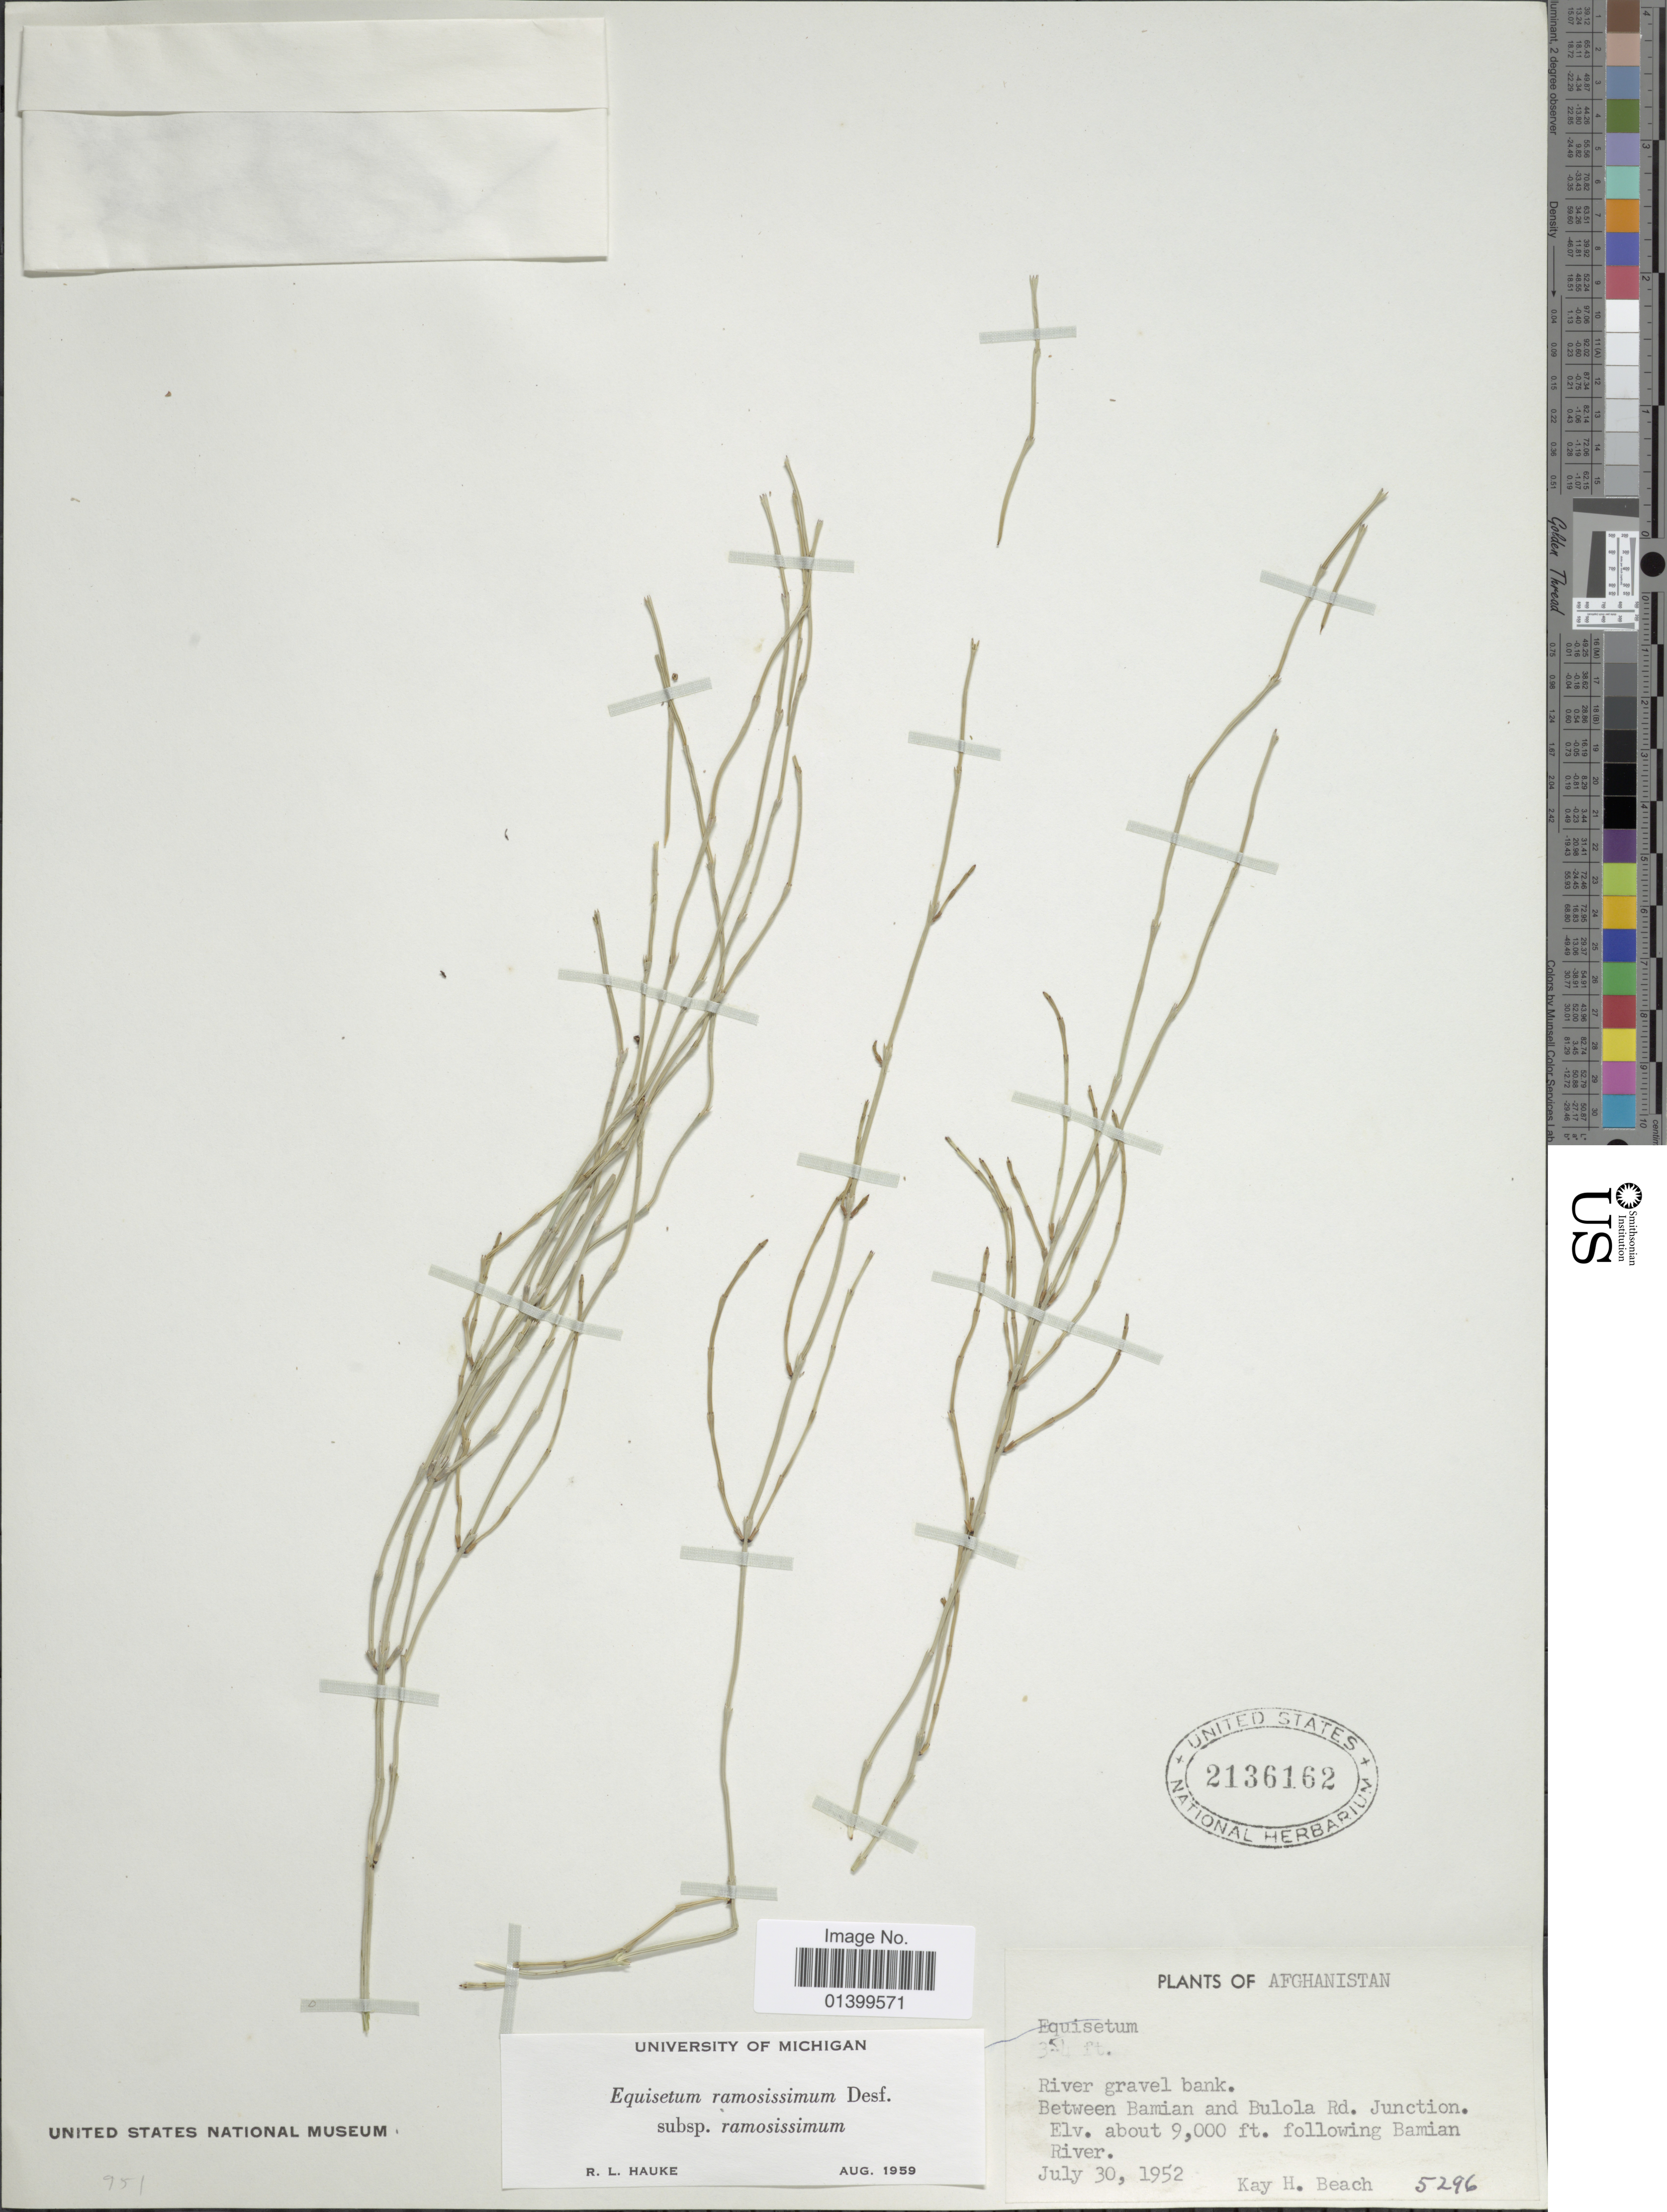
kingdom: Plantae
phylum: Tracheophyta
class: Polypodiopsida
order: Equisetales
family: Equisetaceae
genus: Equisetum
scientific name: Equisetum ramosissimum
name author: Desf.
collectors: K. H. Beach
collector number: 5296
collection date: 1952-07-30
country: Afghanistan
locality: Plants of Afghanistan. River gravel bank. Between Bamian and Bulola Rd.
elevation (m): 2743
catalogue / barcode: US 2136162